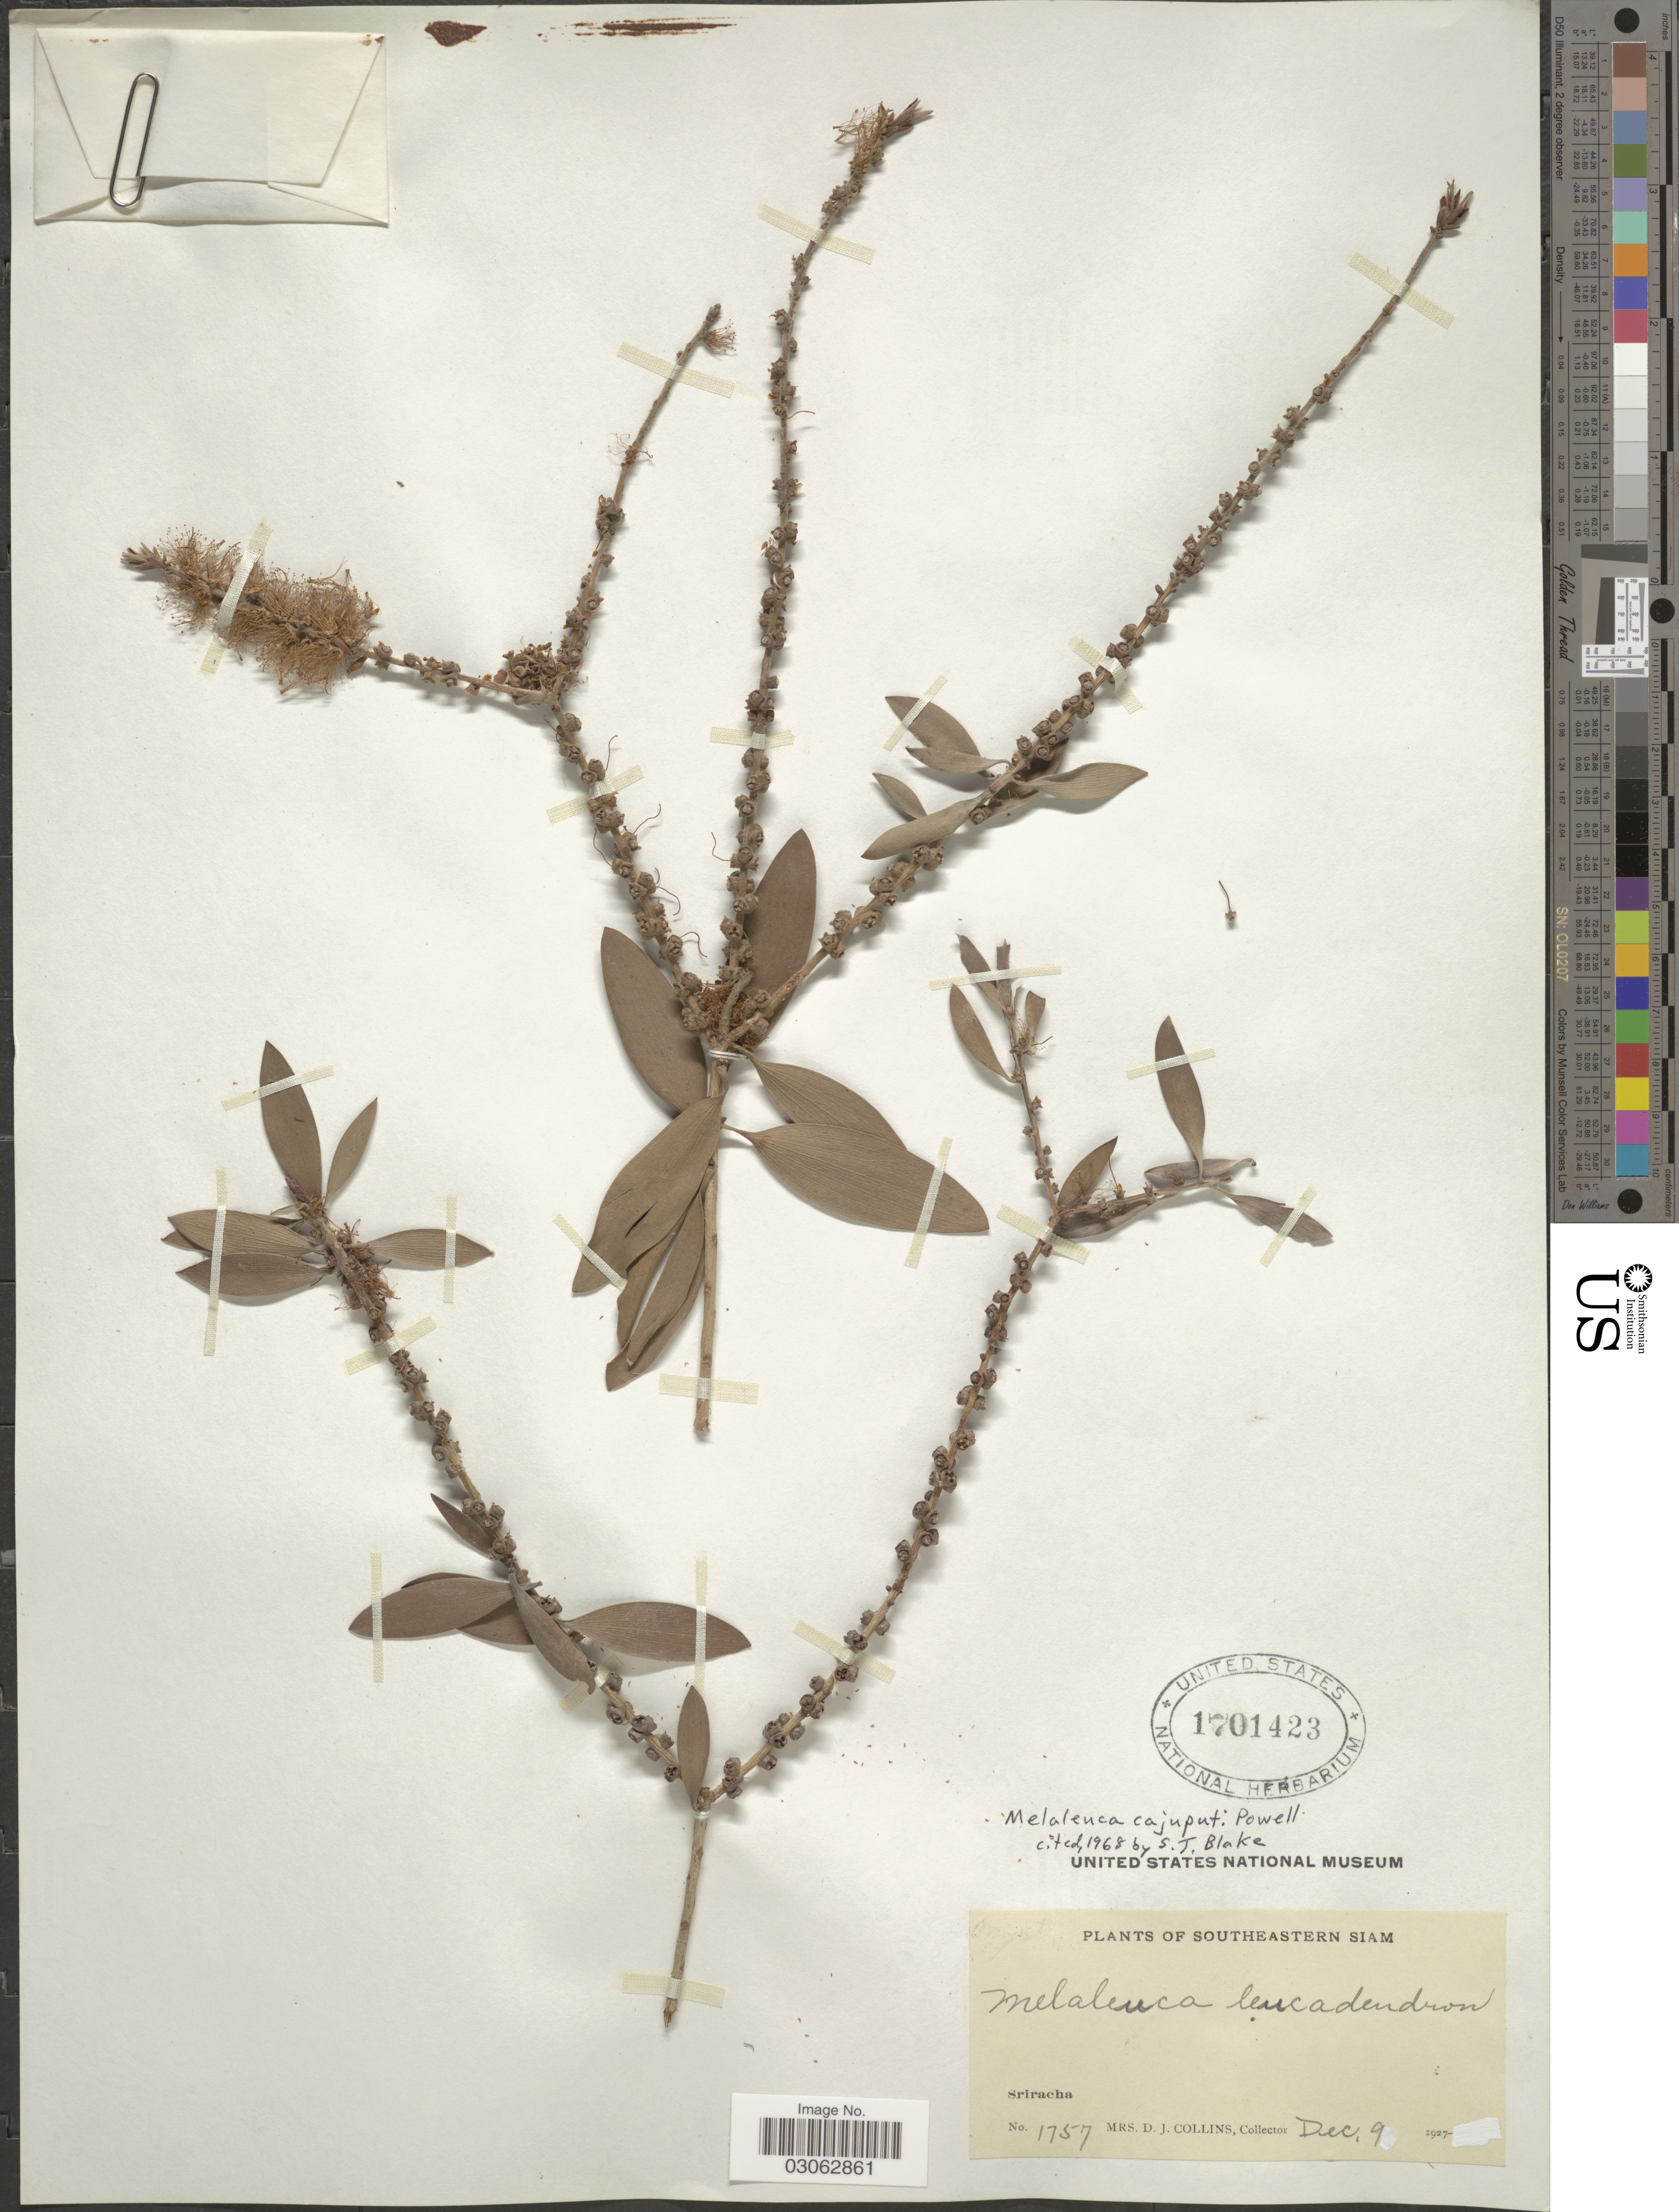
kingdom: Plantae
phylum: Tracheophyta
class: Magnoliopsida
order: Myrtales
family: Myrtaceae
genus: Melaleuca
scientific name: Melaleuca cajuputi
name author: Powell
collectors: Mrs. D. J. Collins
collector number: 1757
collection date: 1927-12-09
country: Thailand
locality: Southeastern Siam. Sriracha.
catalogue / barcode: US 1701423